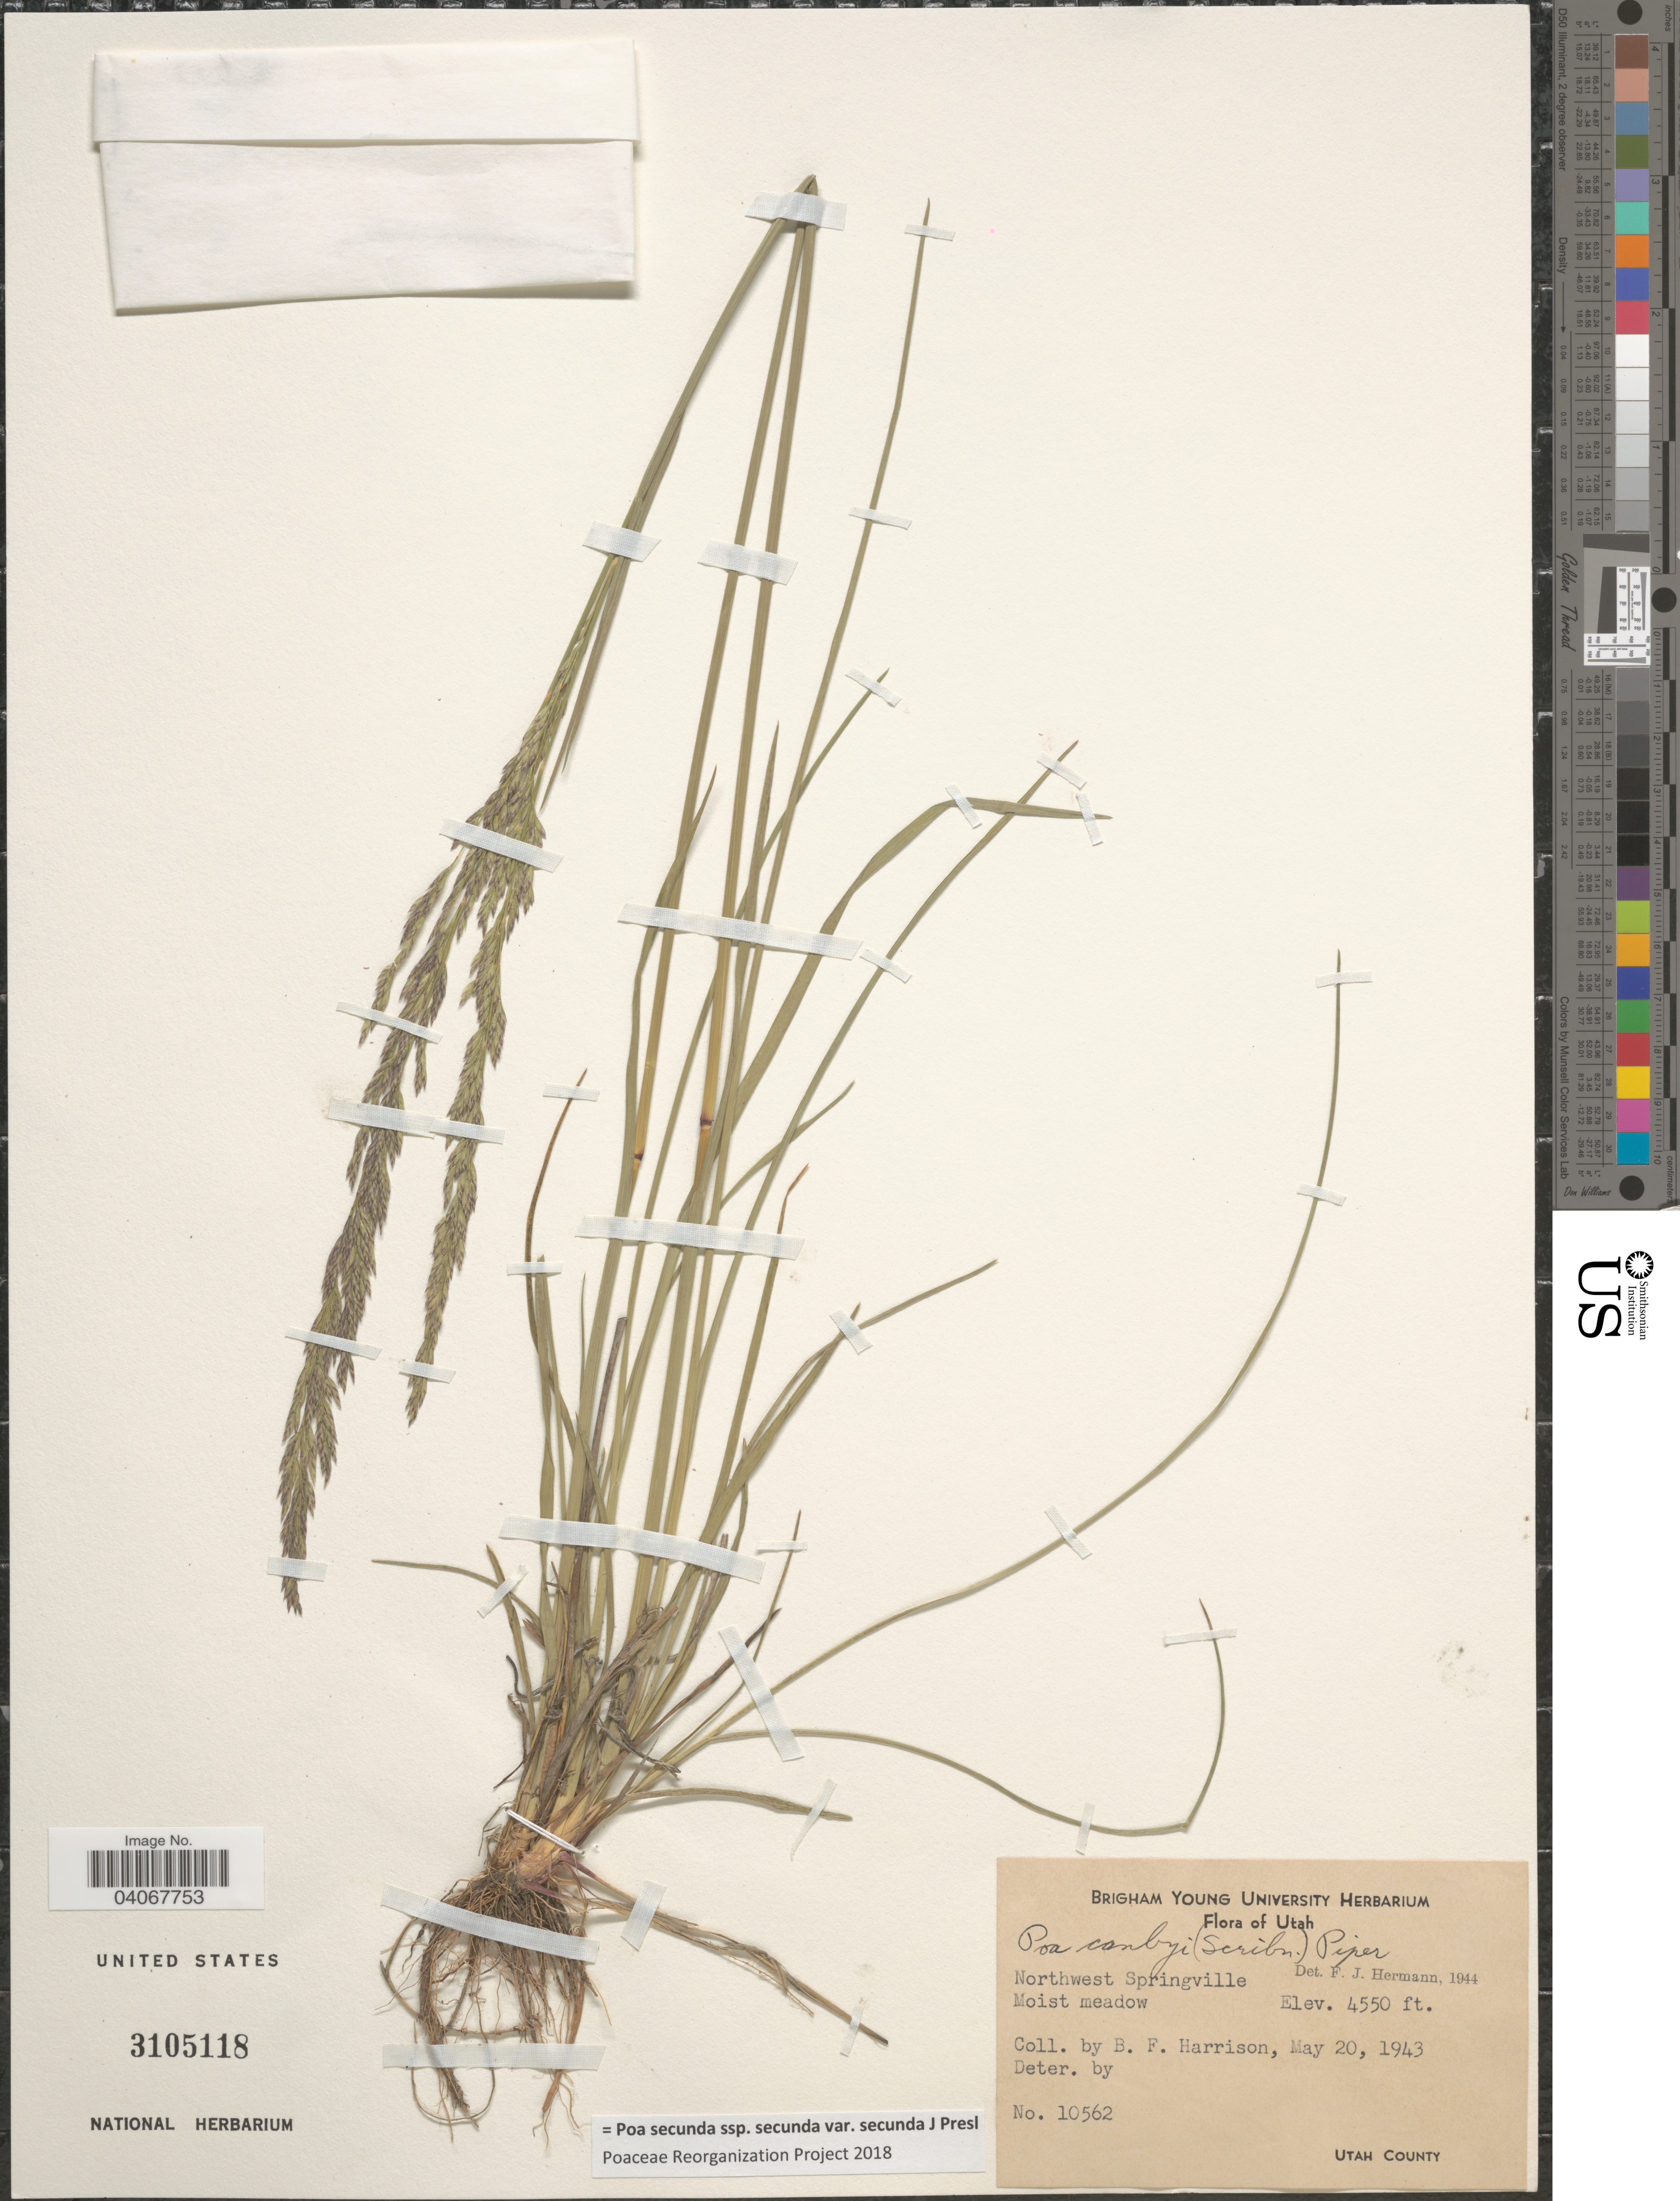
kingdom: Plantae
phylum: Tracheophyta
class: Liliopsida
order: Poales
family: Poaceae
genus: Poa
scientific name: Poa secunda subsp. secunda var. secunda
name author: J. Presl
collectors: B. F. Harrison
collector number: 10562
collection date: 1943-05-20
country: United States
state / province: Utah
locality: Northwest Springville. Utah County.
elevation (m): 1387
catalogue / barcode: US 3105118